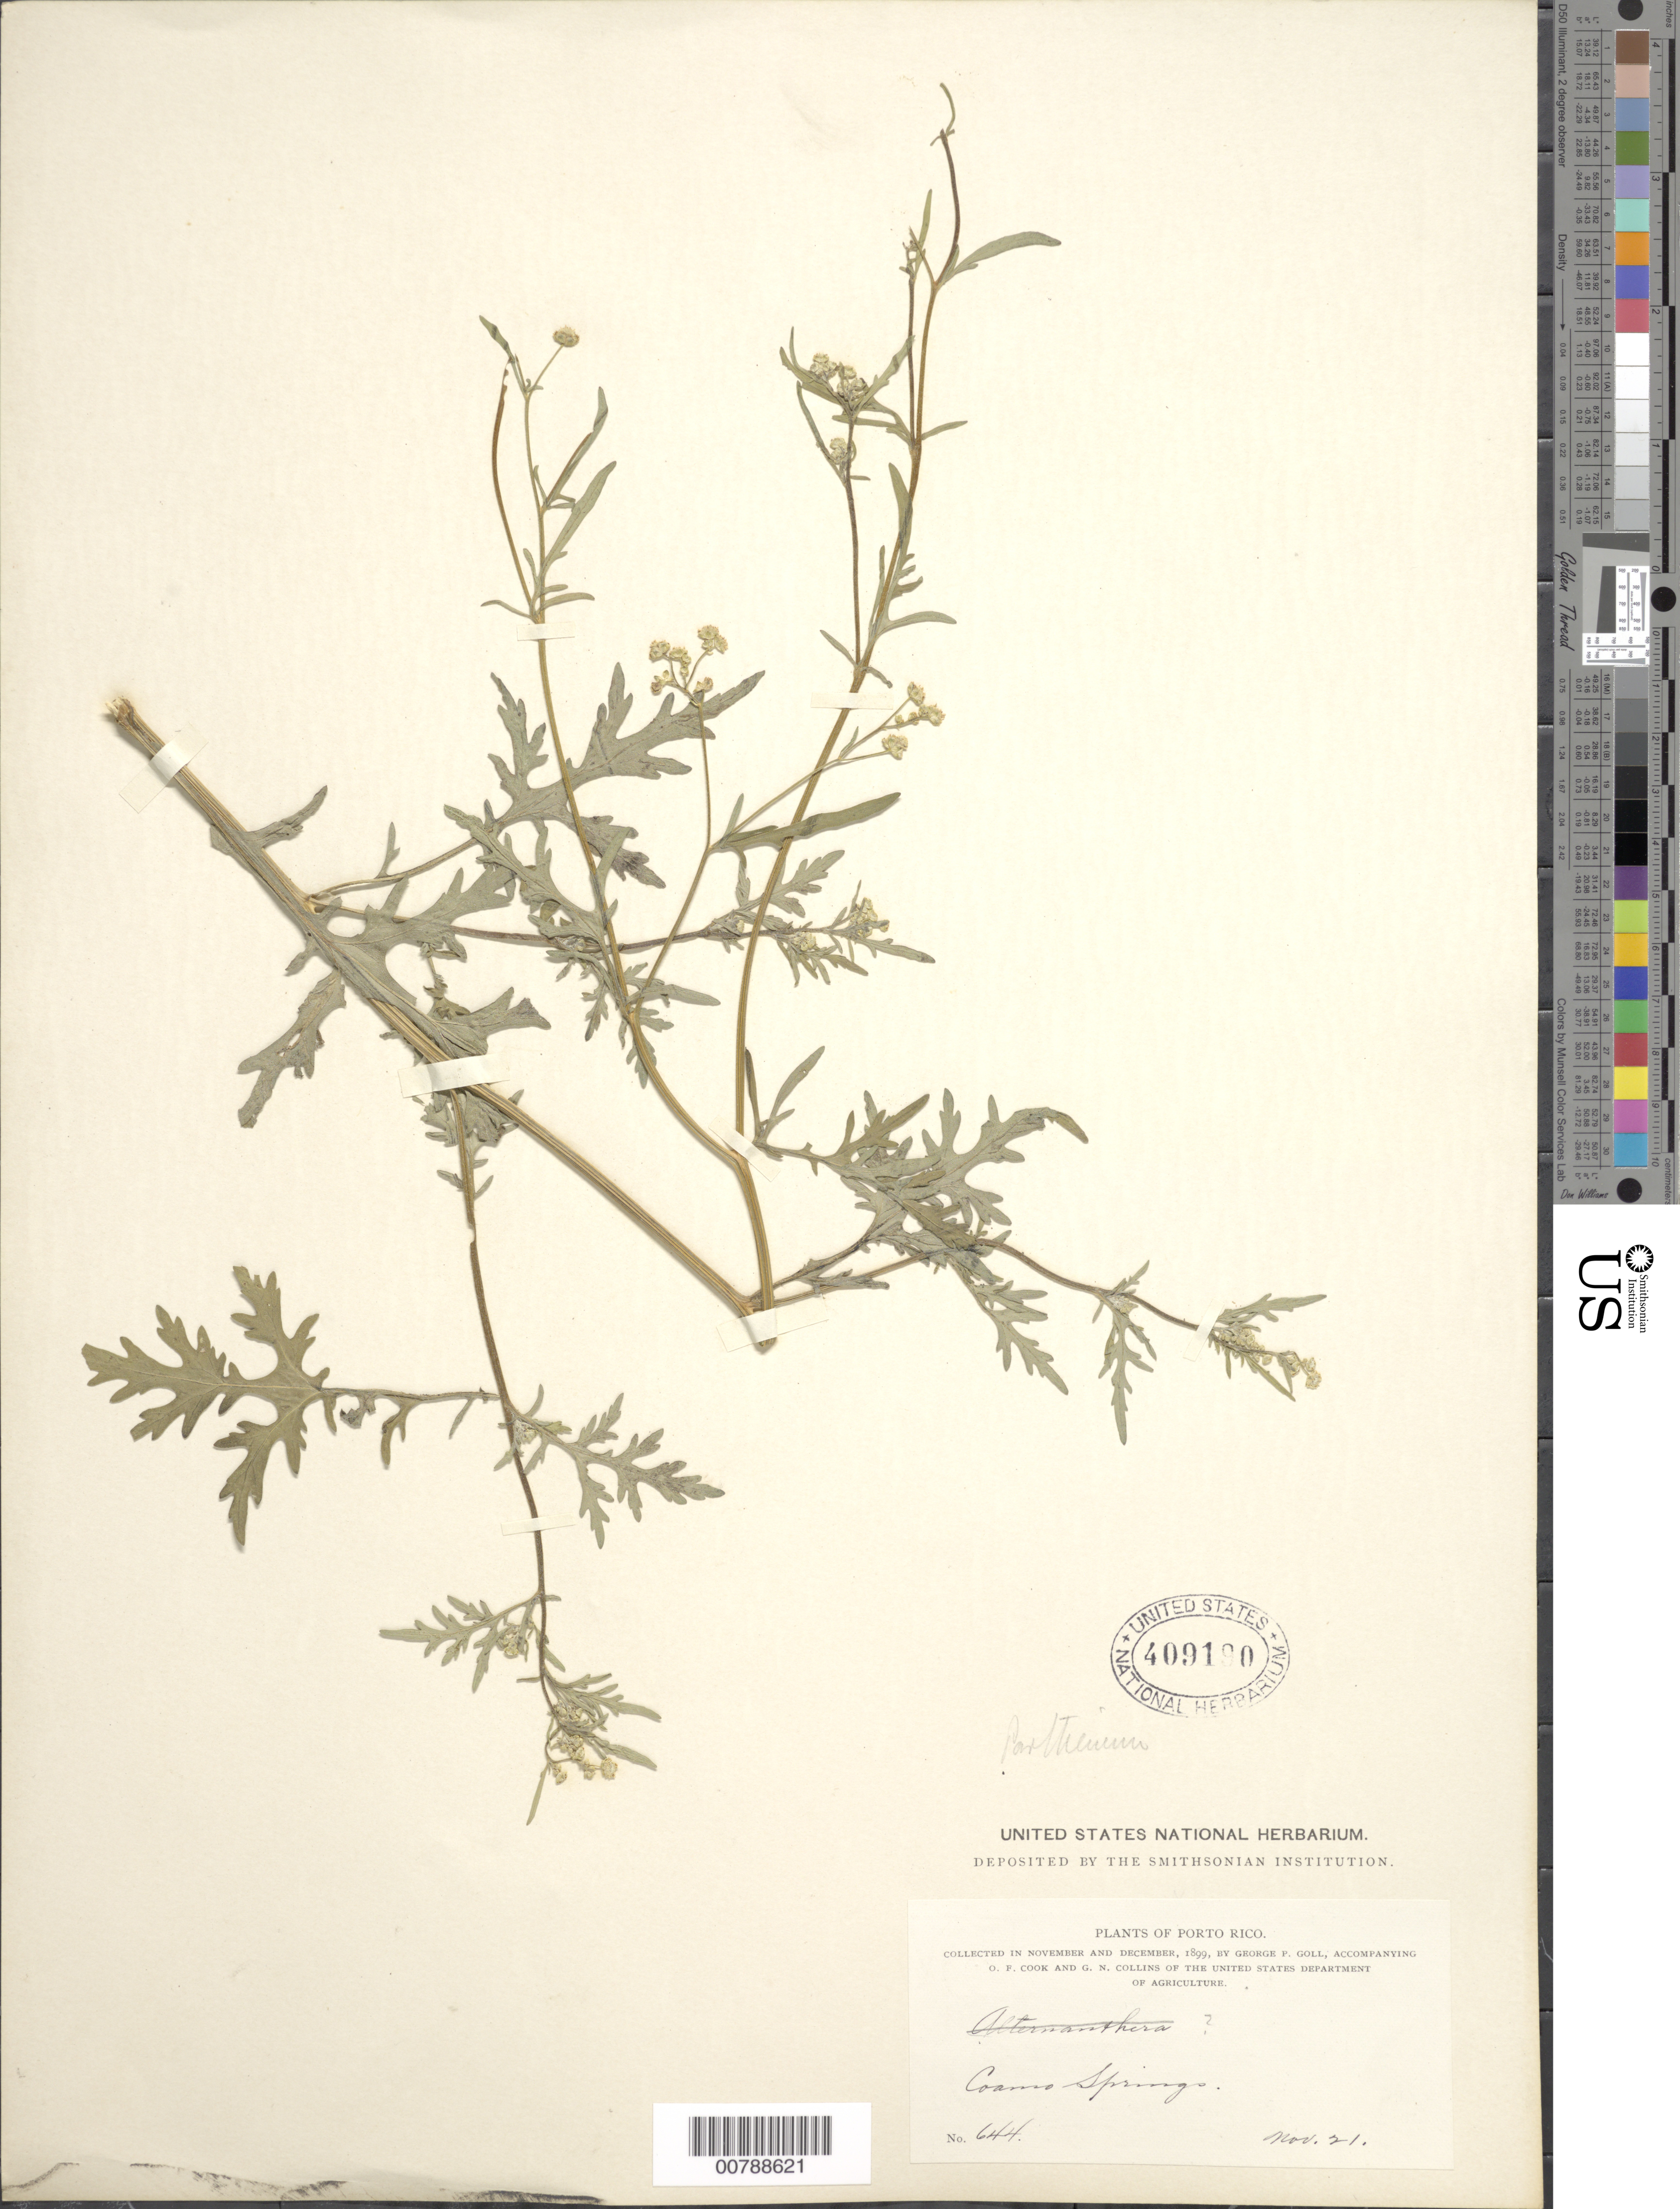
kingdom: Plantae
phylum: Tracheophyta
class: Magnoliopsida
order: Asterales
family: Asteraceae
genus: Parthenium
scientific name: Parthenium hysterophorus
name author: L.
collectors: G. Goll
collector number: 644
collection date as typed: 21 Nov 1899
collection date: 1899-11-21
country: Puerto Rico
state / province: Coamo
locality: Coamo Springs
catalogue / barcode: US 409190